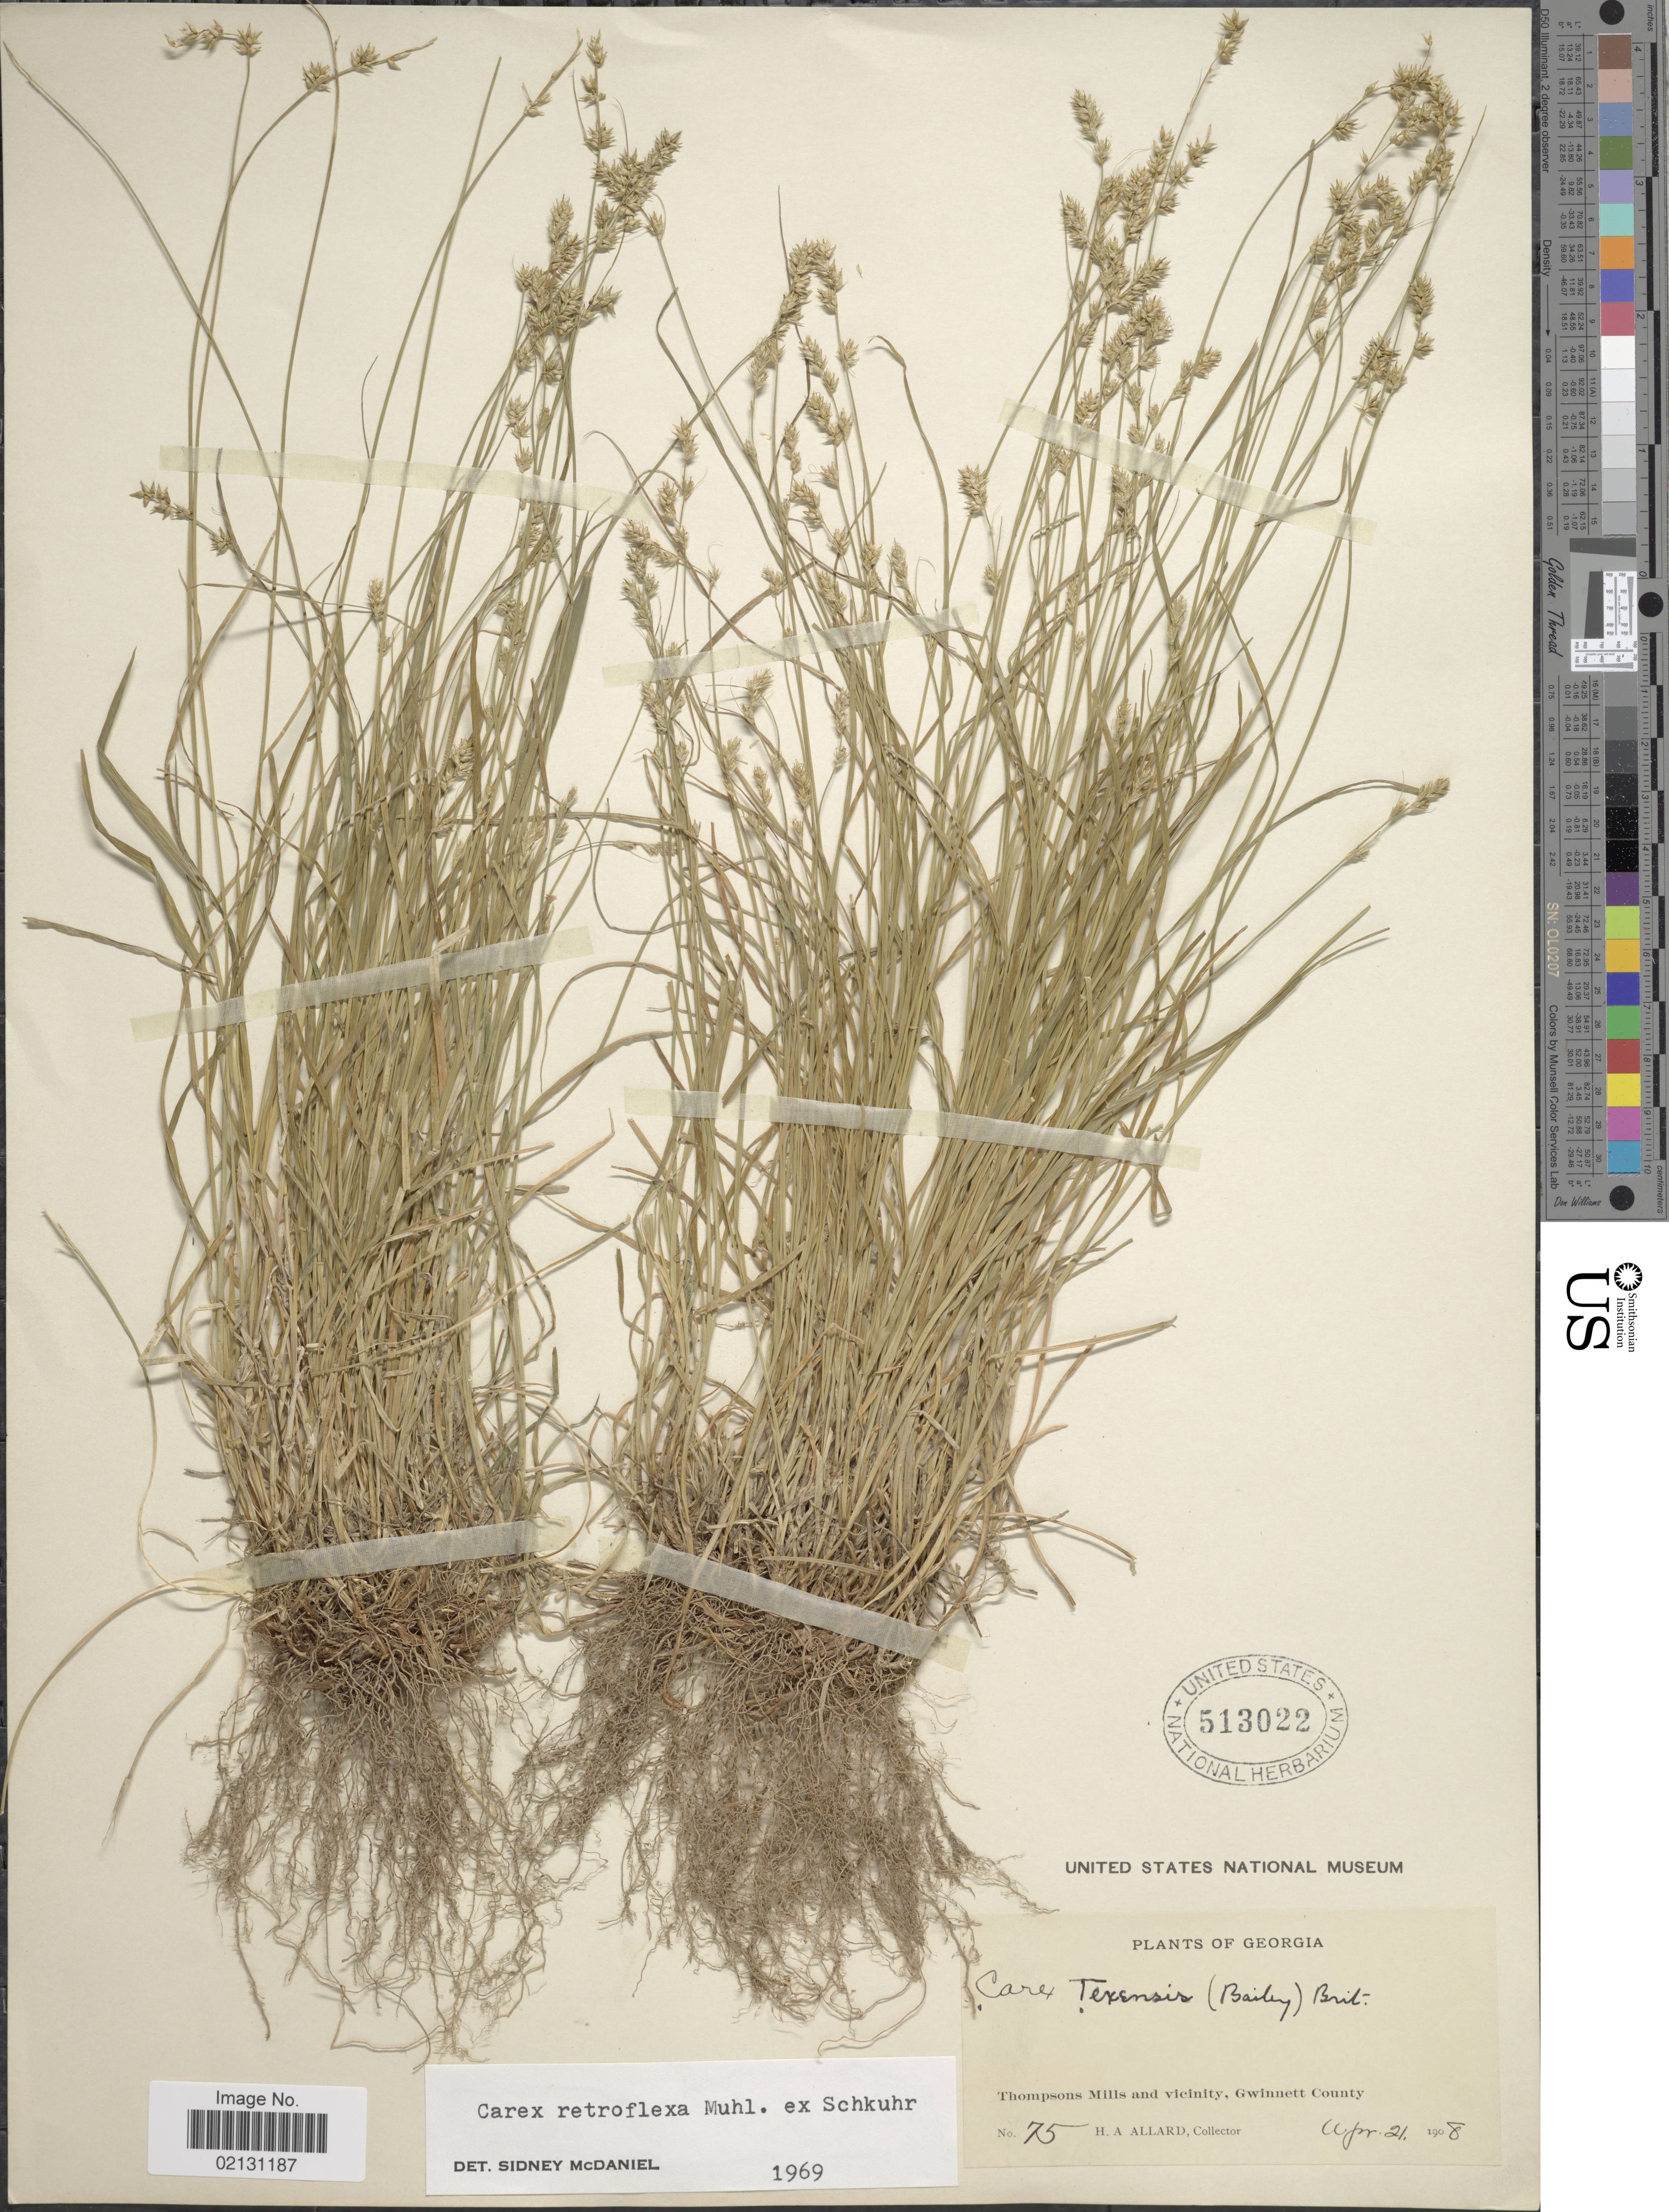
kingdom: Plantae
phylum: Tracheophyta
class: Liliopsida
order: Poales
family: Cyperaceae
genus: Carex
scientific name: Carex retroflexa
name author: Muhl. ex Willd.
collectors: H. A. Allard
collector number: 75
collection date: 1908-04-21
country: United States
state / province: Georgia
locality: Thompsons Mills and vicinity, Gwinnett County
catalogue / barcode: US 513022